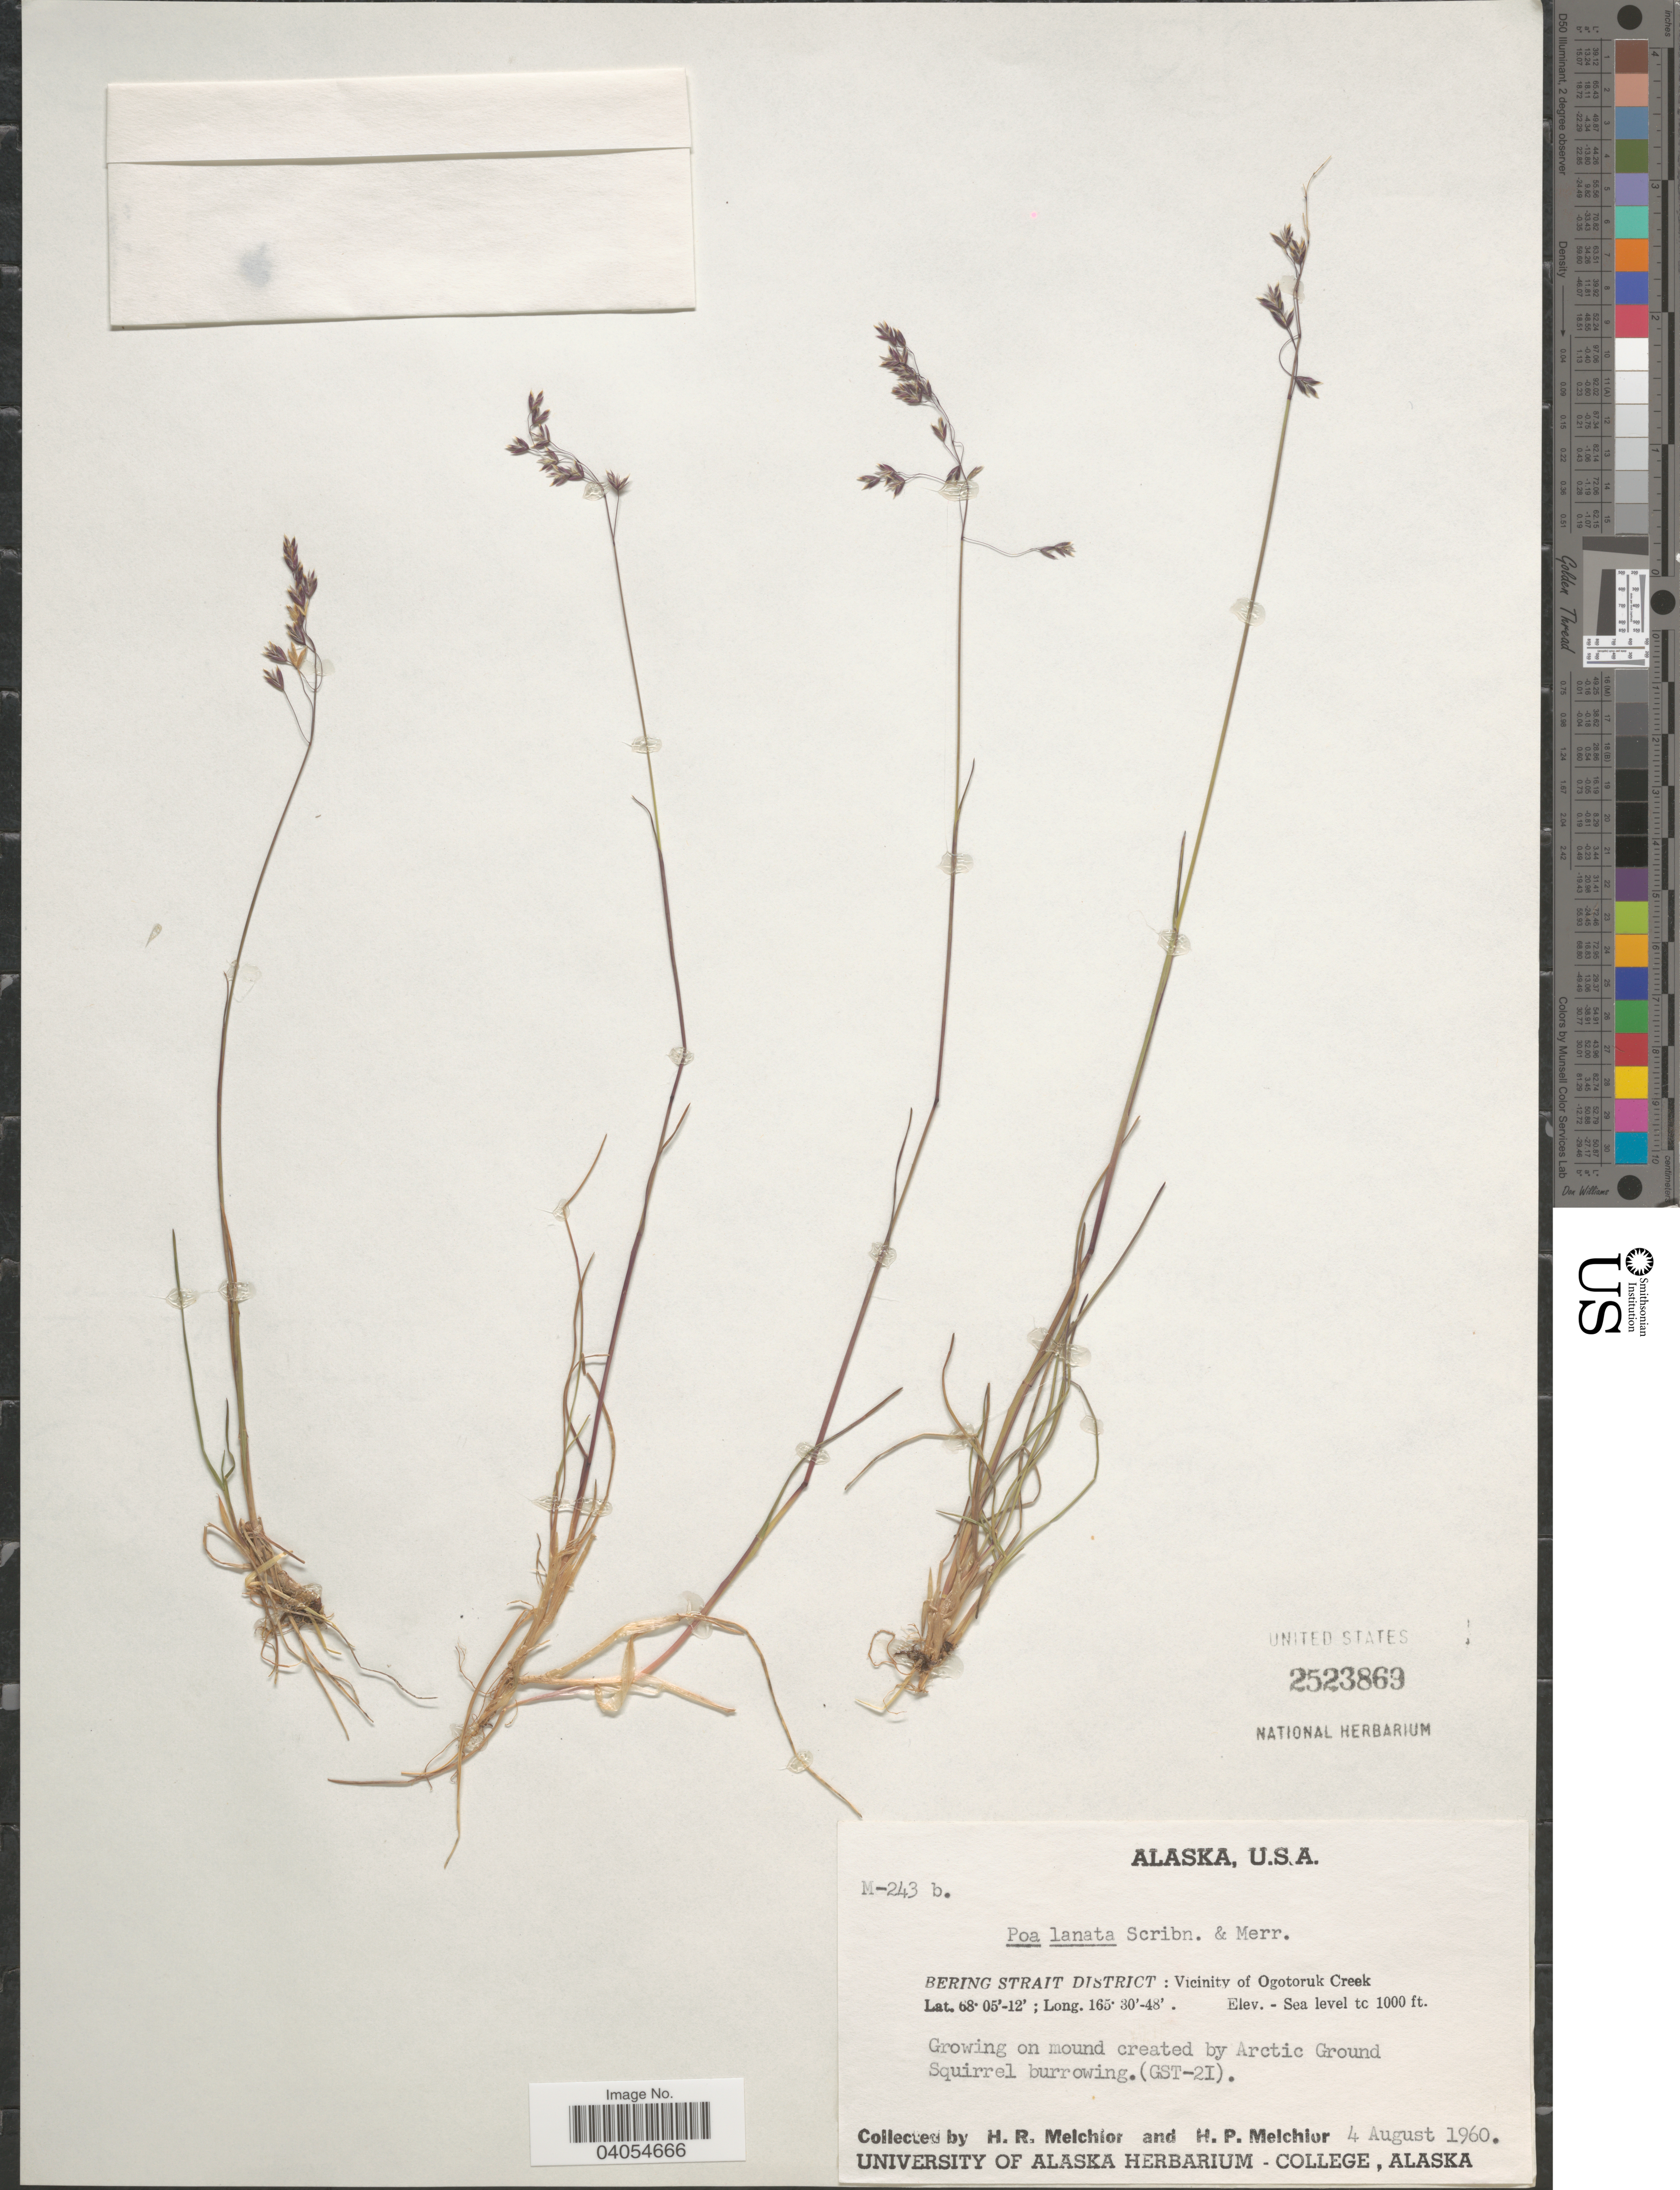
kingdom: Plantae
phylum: Tracheophyta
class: Liliopsida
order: Poales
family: Poaceae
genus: Poa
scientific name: Poa arctica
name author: R. Br.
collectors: H. R. Melchior & H. P. Melchior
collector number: M-243b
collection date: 1960-08-04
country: United States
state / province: Alaska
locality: Bering Strait District: Vicinity of Ogotoruk Creek. Arctic Ground Squirrel burrowing. (GST-2I).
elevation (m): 0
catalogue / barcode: US 2523869